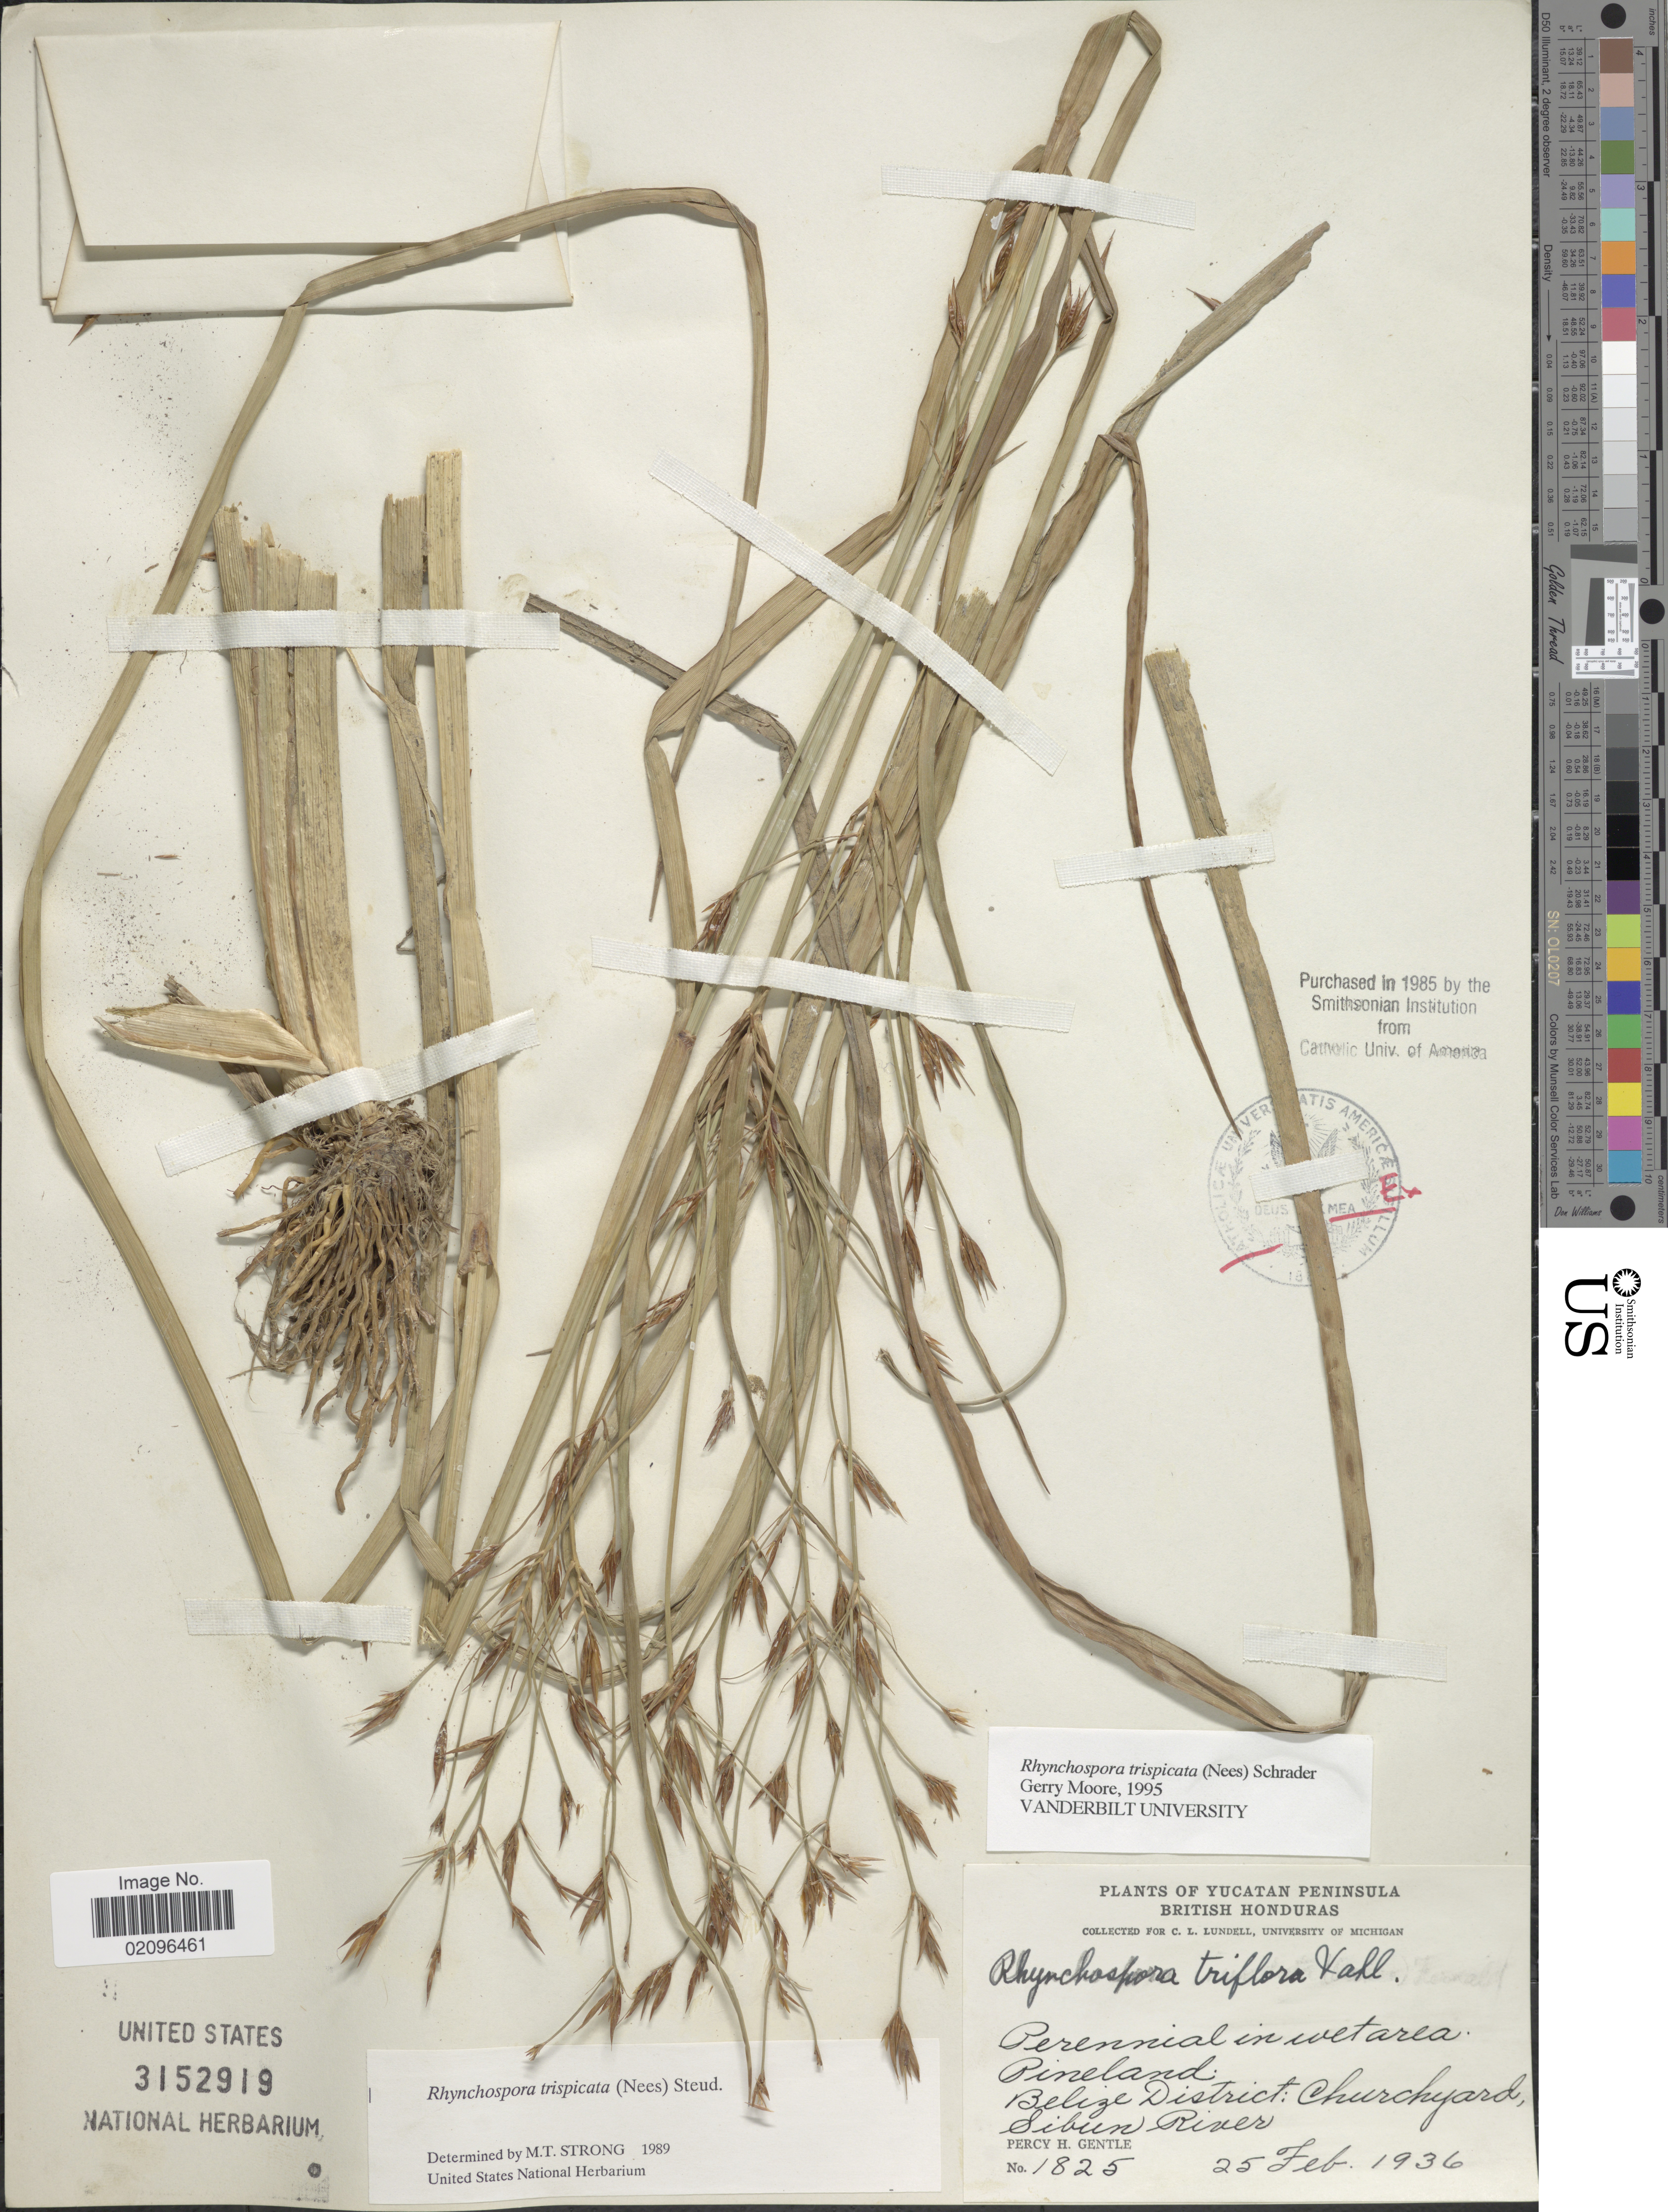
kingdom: Plantae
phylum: Tracheophyta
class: Liliopsida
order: Poales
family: Cyperaceae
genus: Rhynchospora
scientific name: Rhynchospora trispicata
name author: (Nees) Schrad. ex Steud.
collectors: P. H. Gentle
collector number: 1825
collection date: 1936-02-25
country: Belize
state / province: Belize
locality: Yucatan Peninsula, British Honduras, Perenial in wet area, Pineland, Belize District: Churchyard, Sibun River.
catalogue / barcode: US 3152919